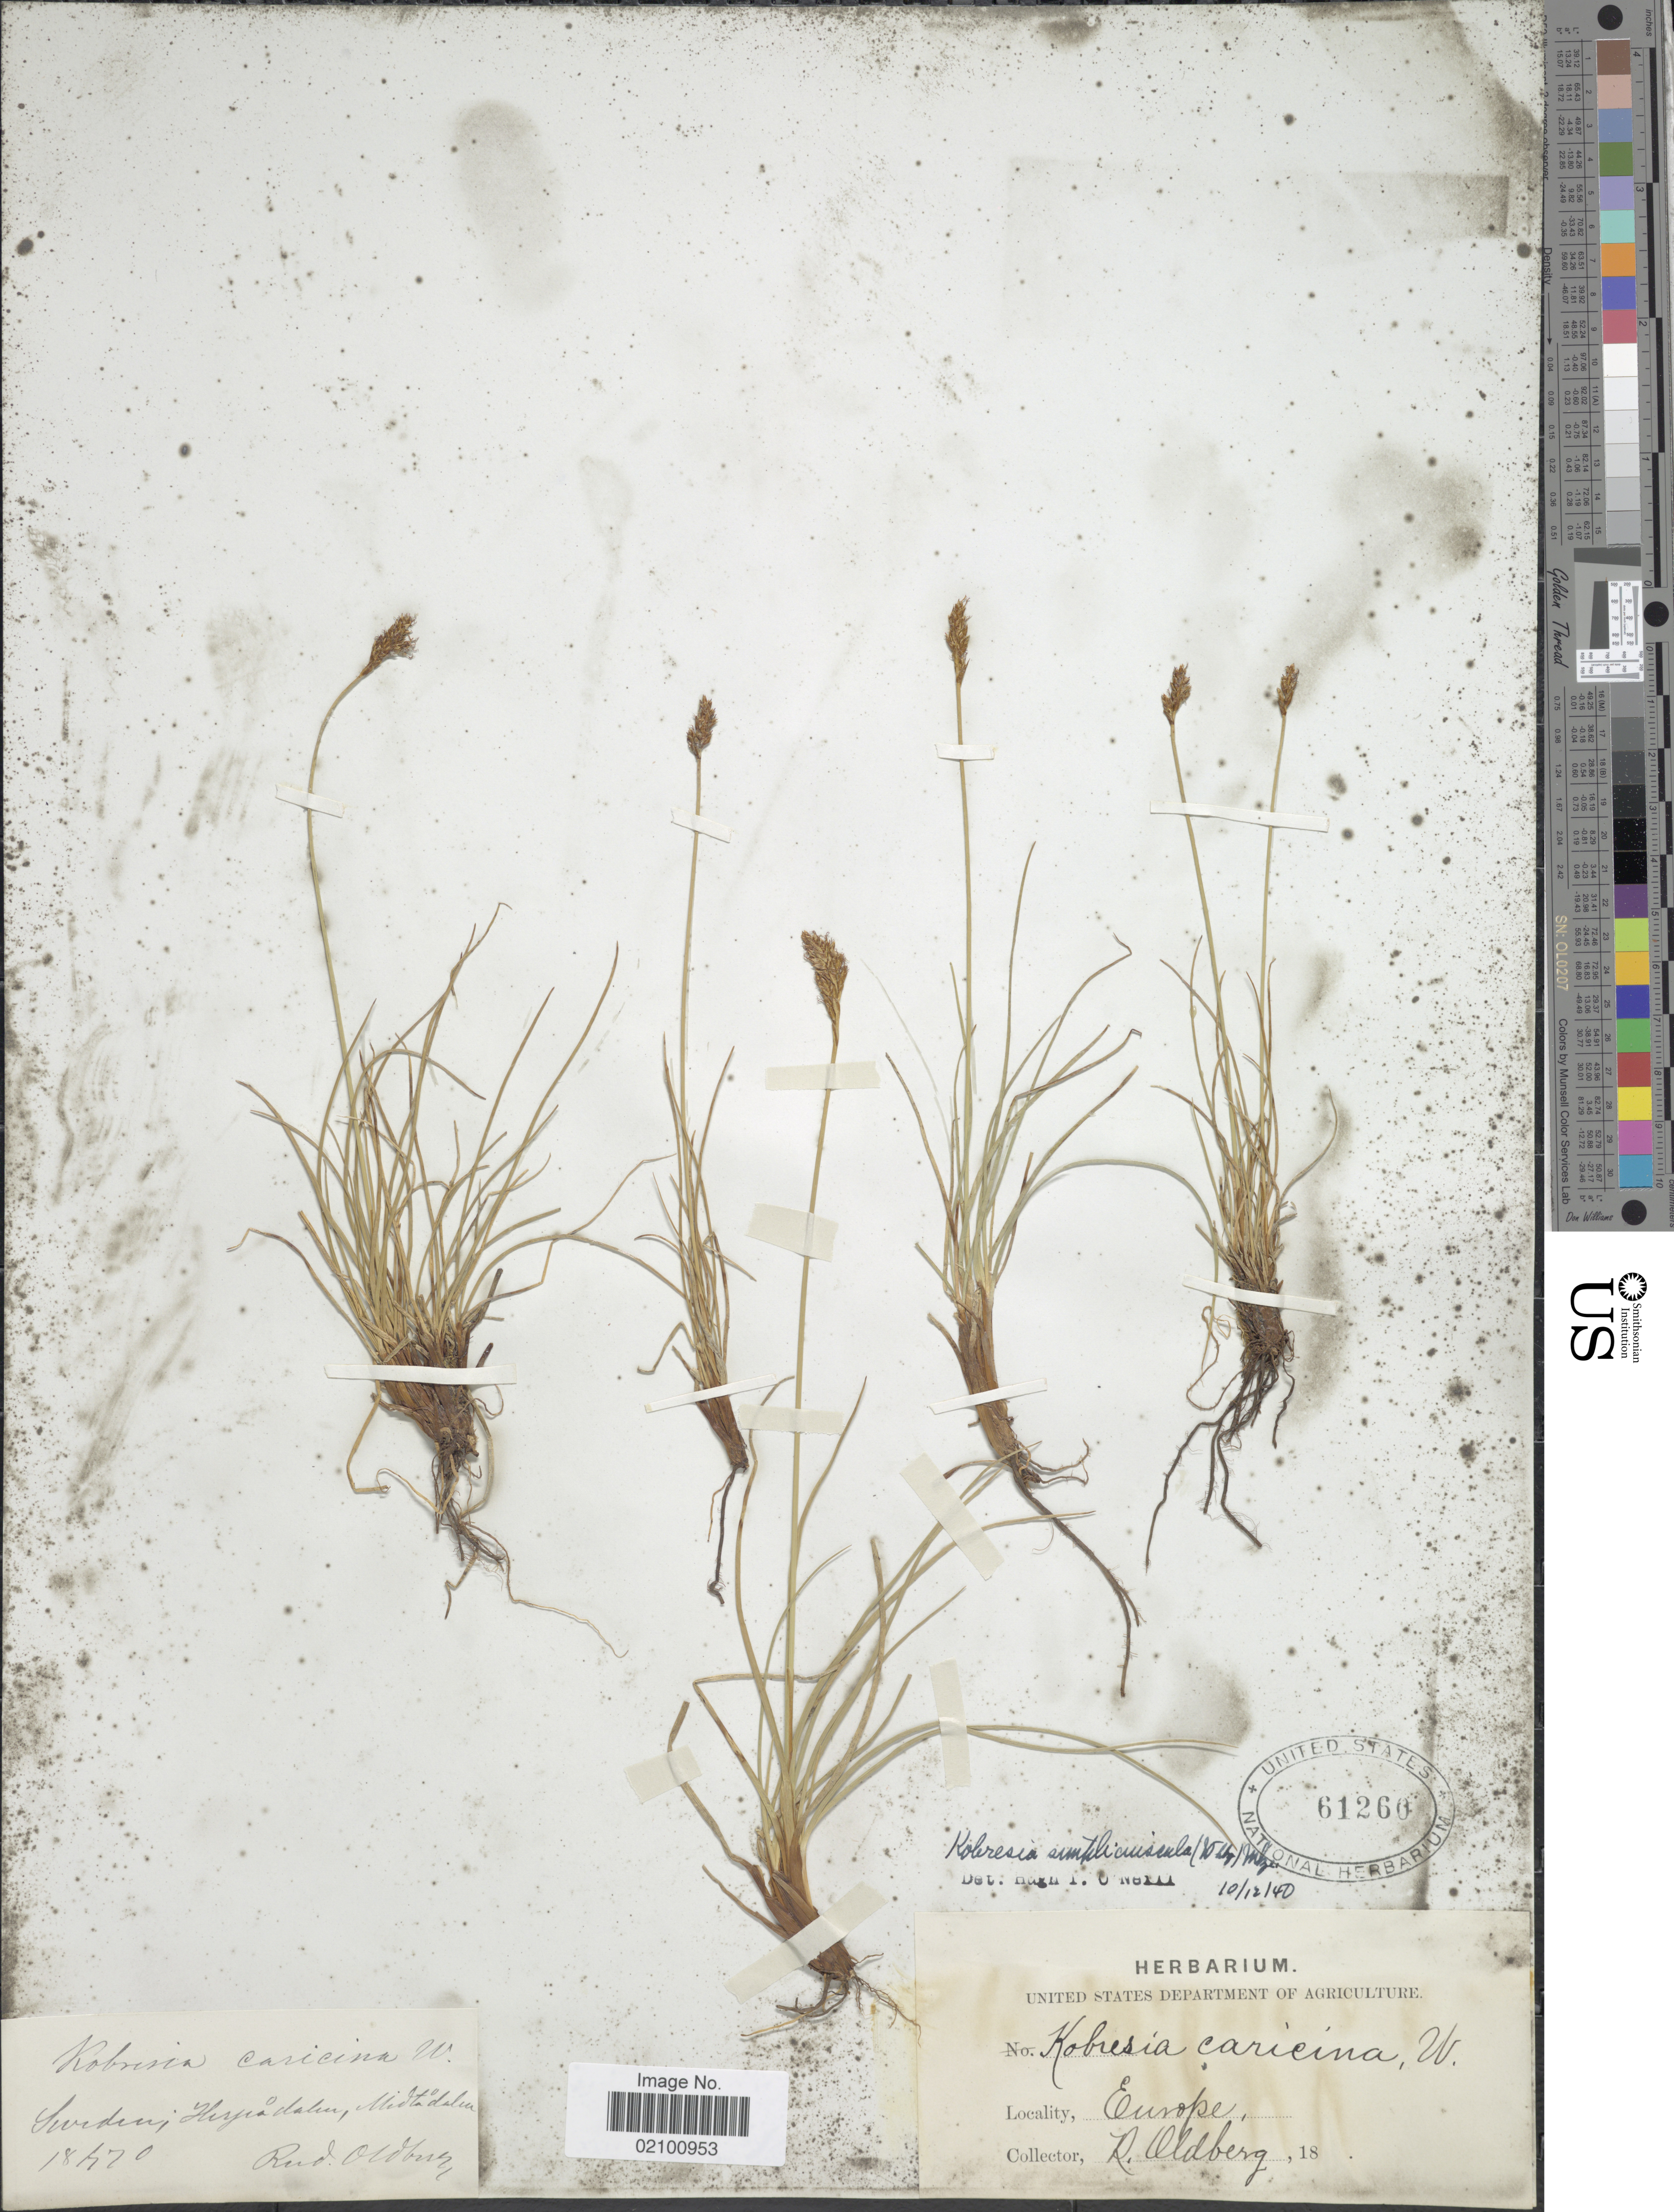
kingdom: Plantae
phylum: Tracheophyta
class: Liliopsida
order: Poales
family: Cyperaceae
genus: Carex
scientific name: Carex simpliciuscula subsp. simpliciuscula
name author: Wahlenb.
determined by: Strong, M. T., (US), Smithsonian Institution - National Museum of Natural History (UNITED STATES)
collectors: R. Oldberg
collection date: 1870-07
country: Sweden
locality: Hayerdalen, Midtadalen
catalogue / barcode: US 61260